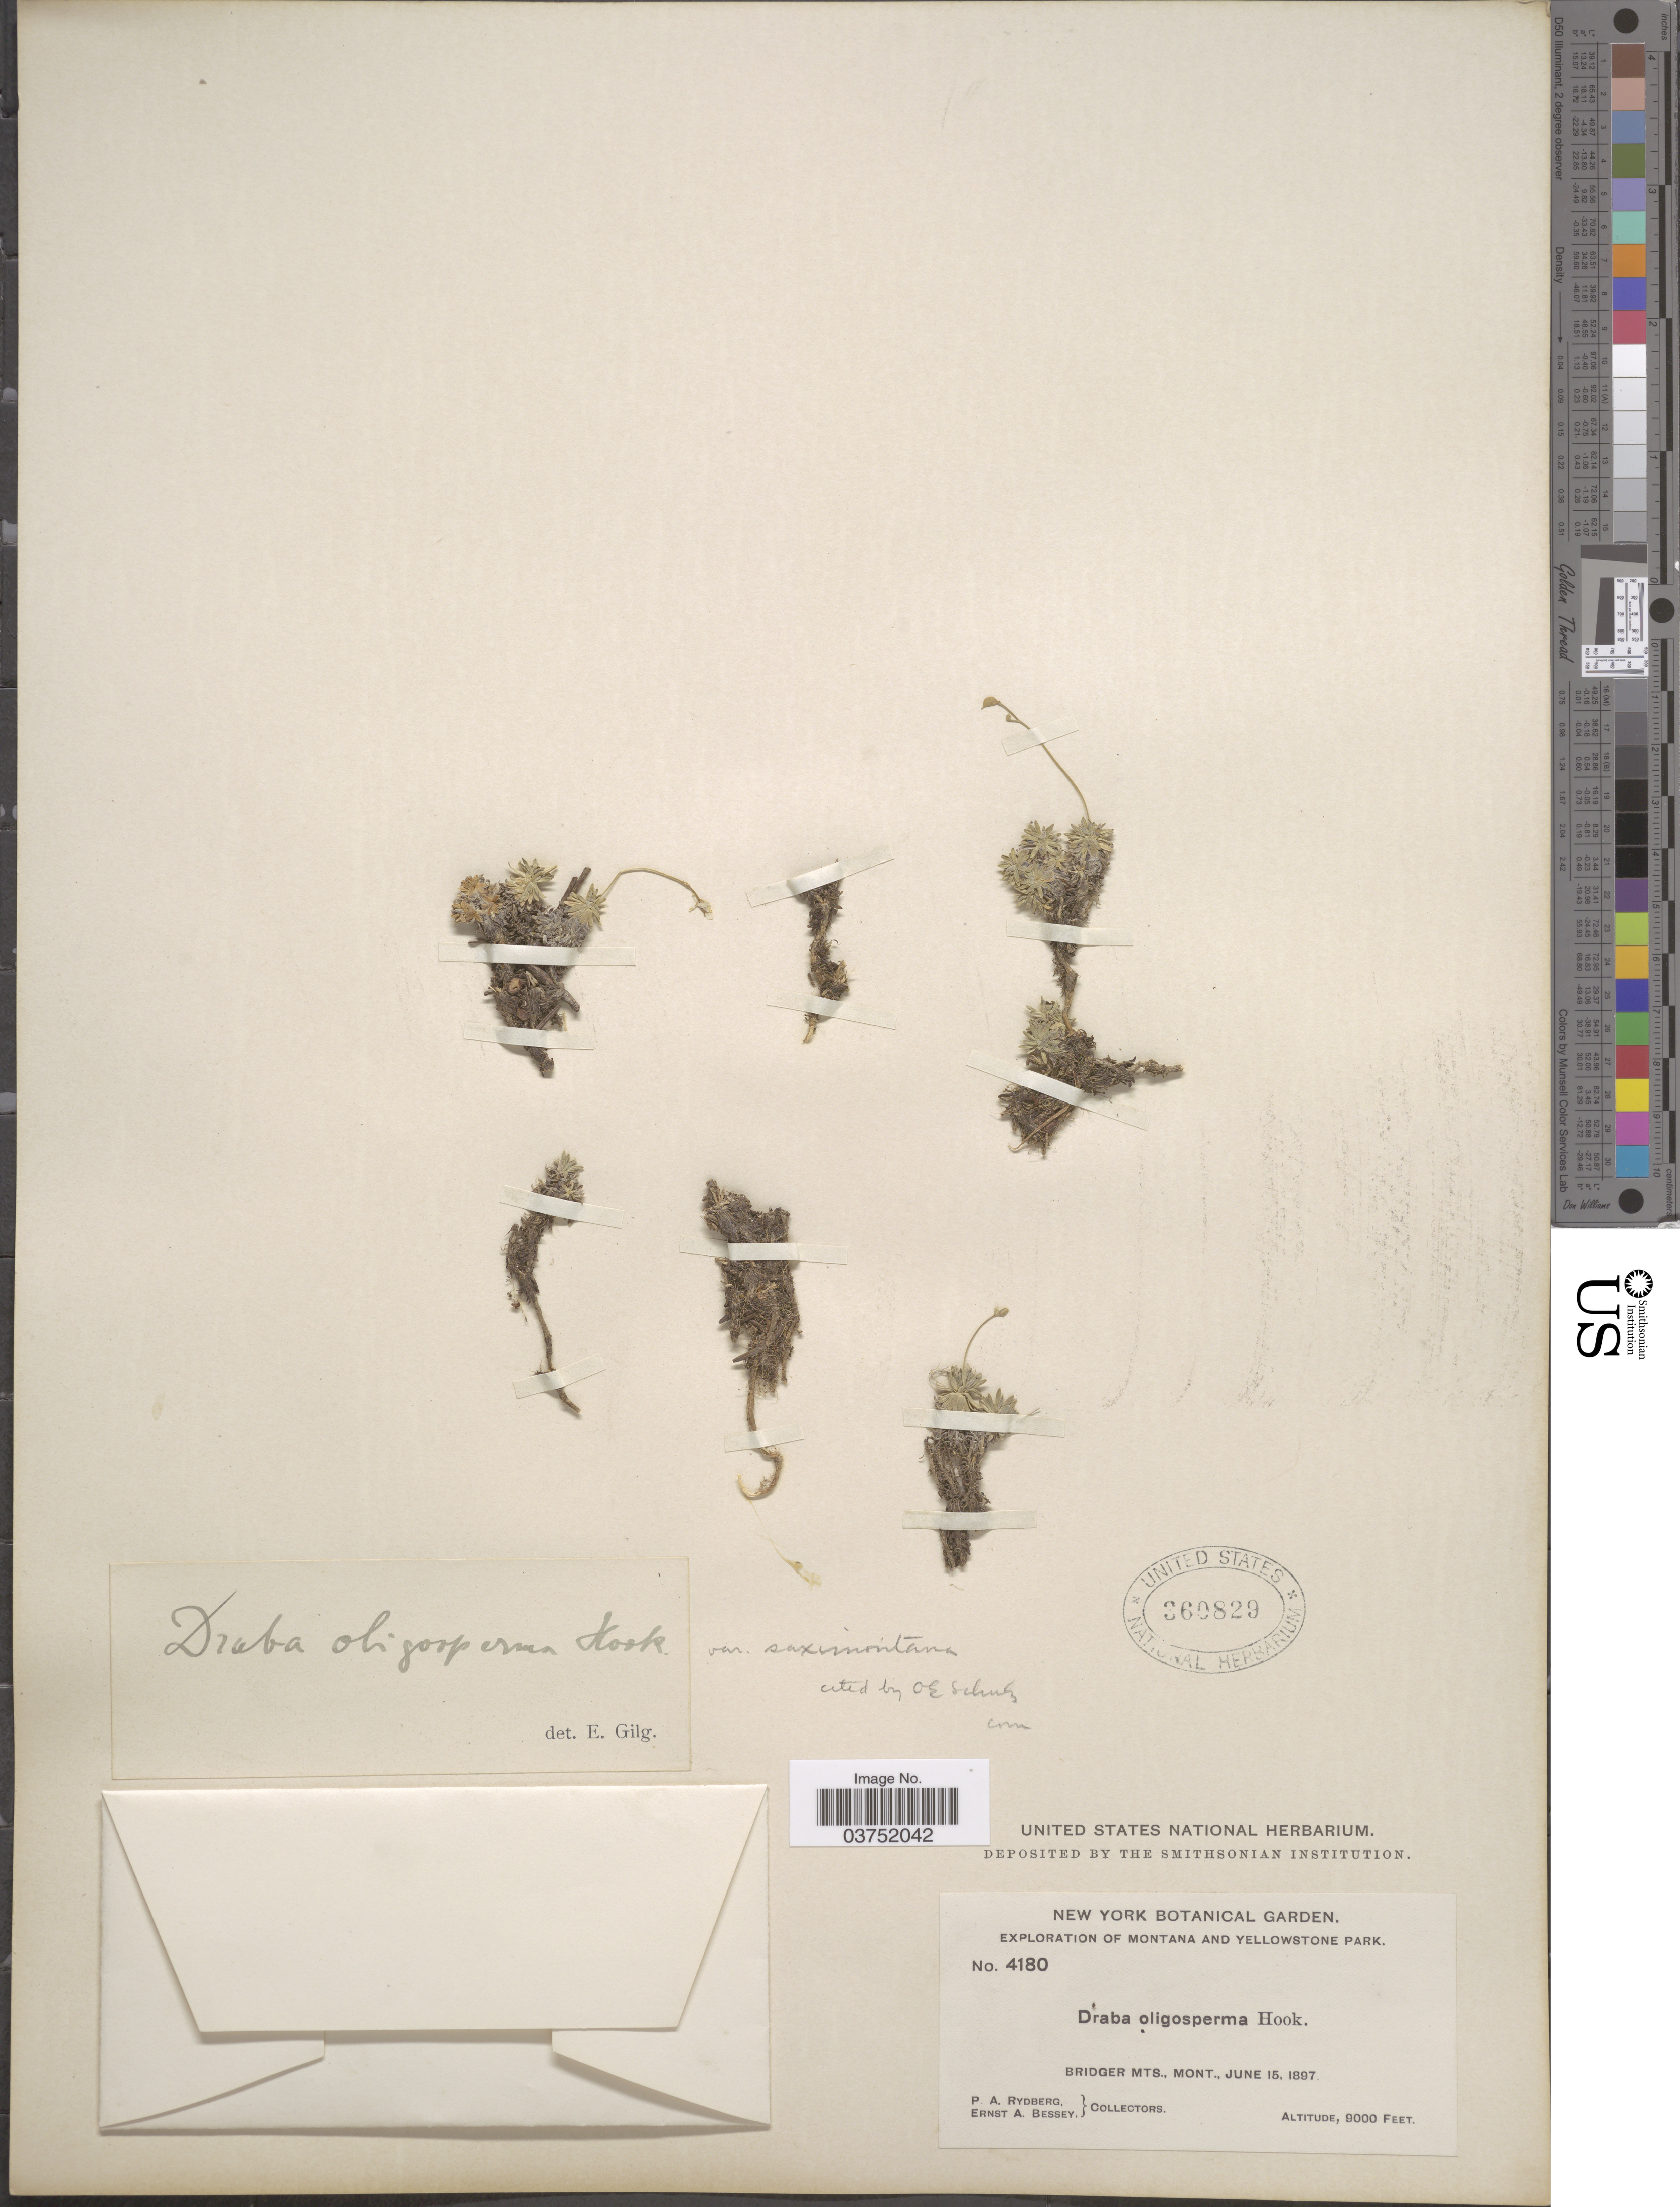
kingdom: Plantae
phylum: Tracheophyta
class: Magnoliopsida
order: Brassicales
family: Brassicaceae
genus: Draba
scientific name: Draba oligosperma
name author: Hook.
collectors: P. A. Rydberg & E. A. Bessey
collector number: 4180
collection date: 1897-06-15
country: United States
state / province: Montana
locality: Bridger Mts. Yellowstone Park.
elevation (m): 2743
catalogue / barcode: US 360829